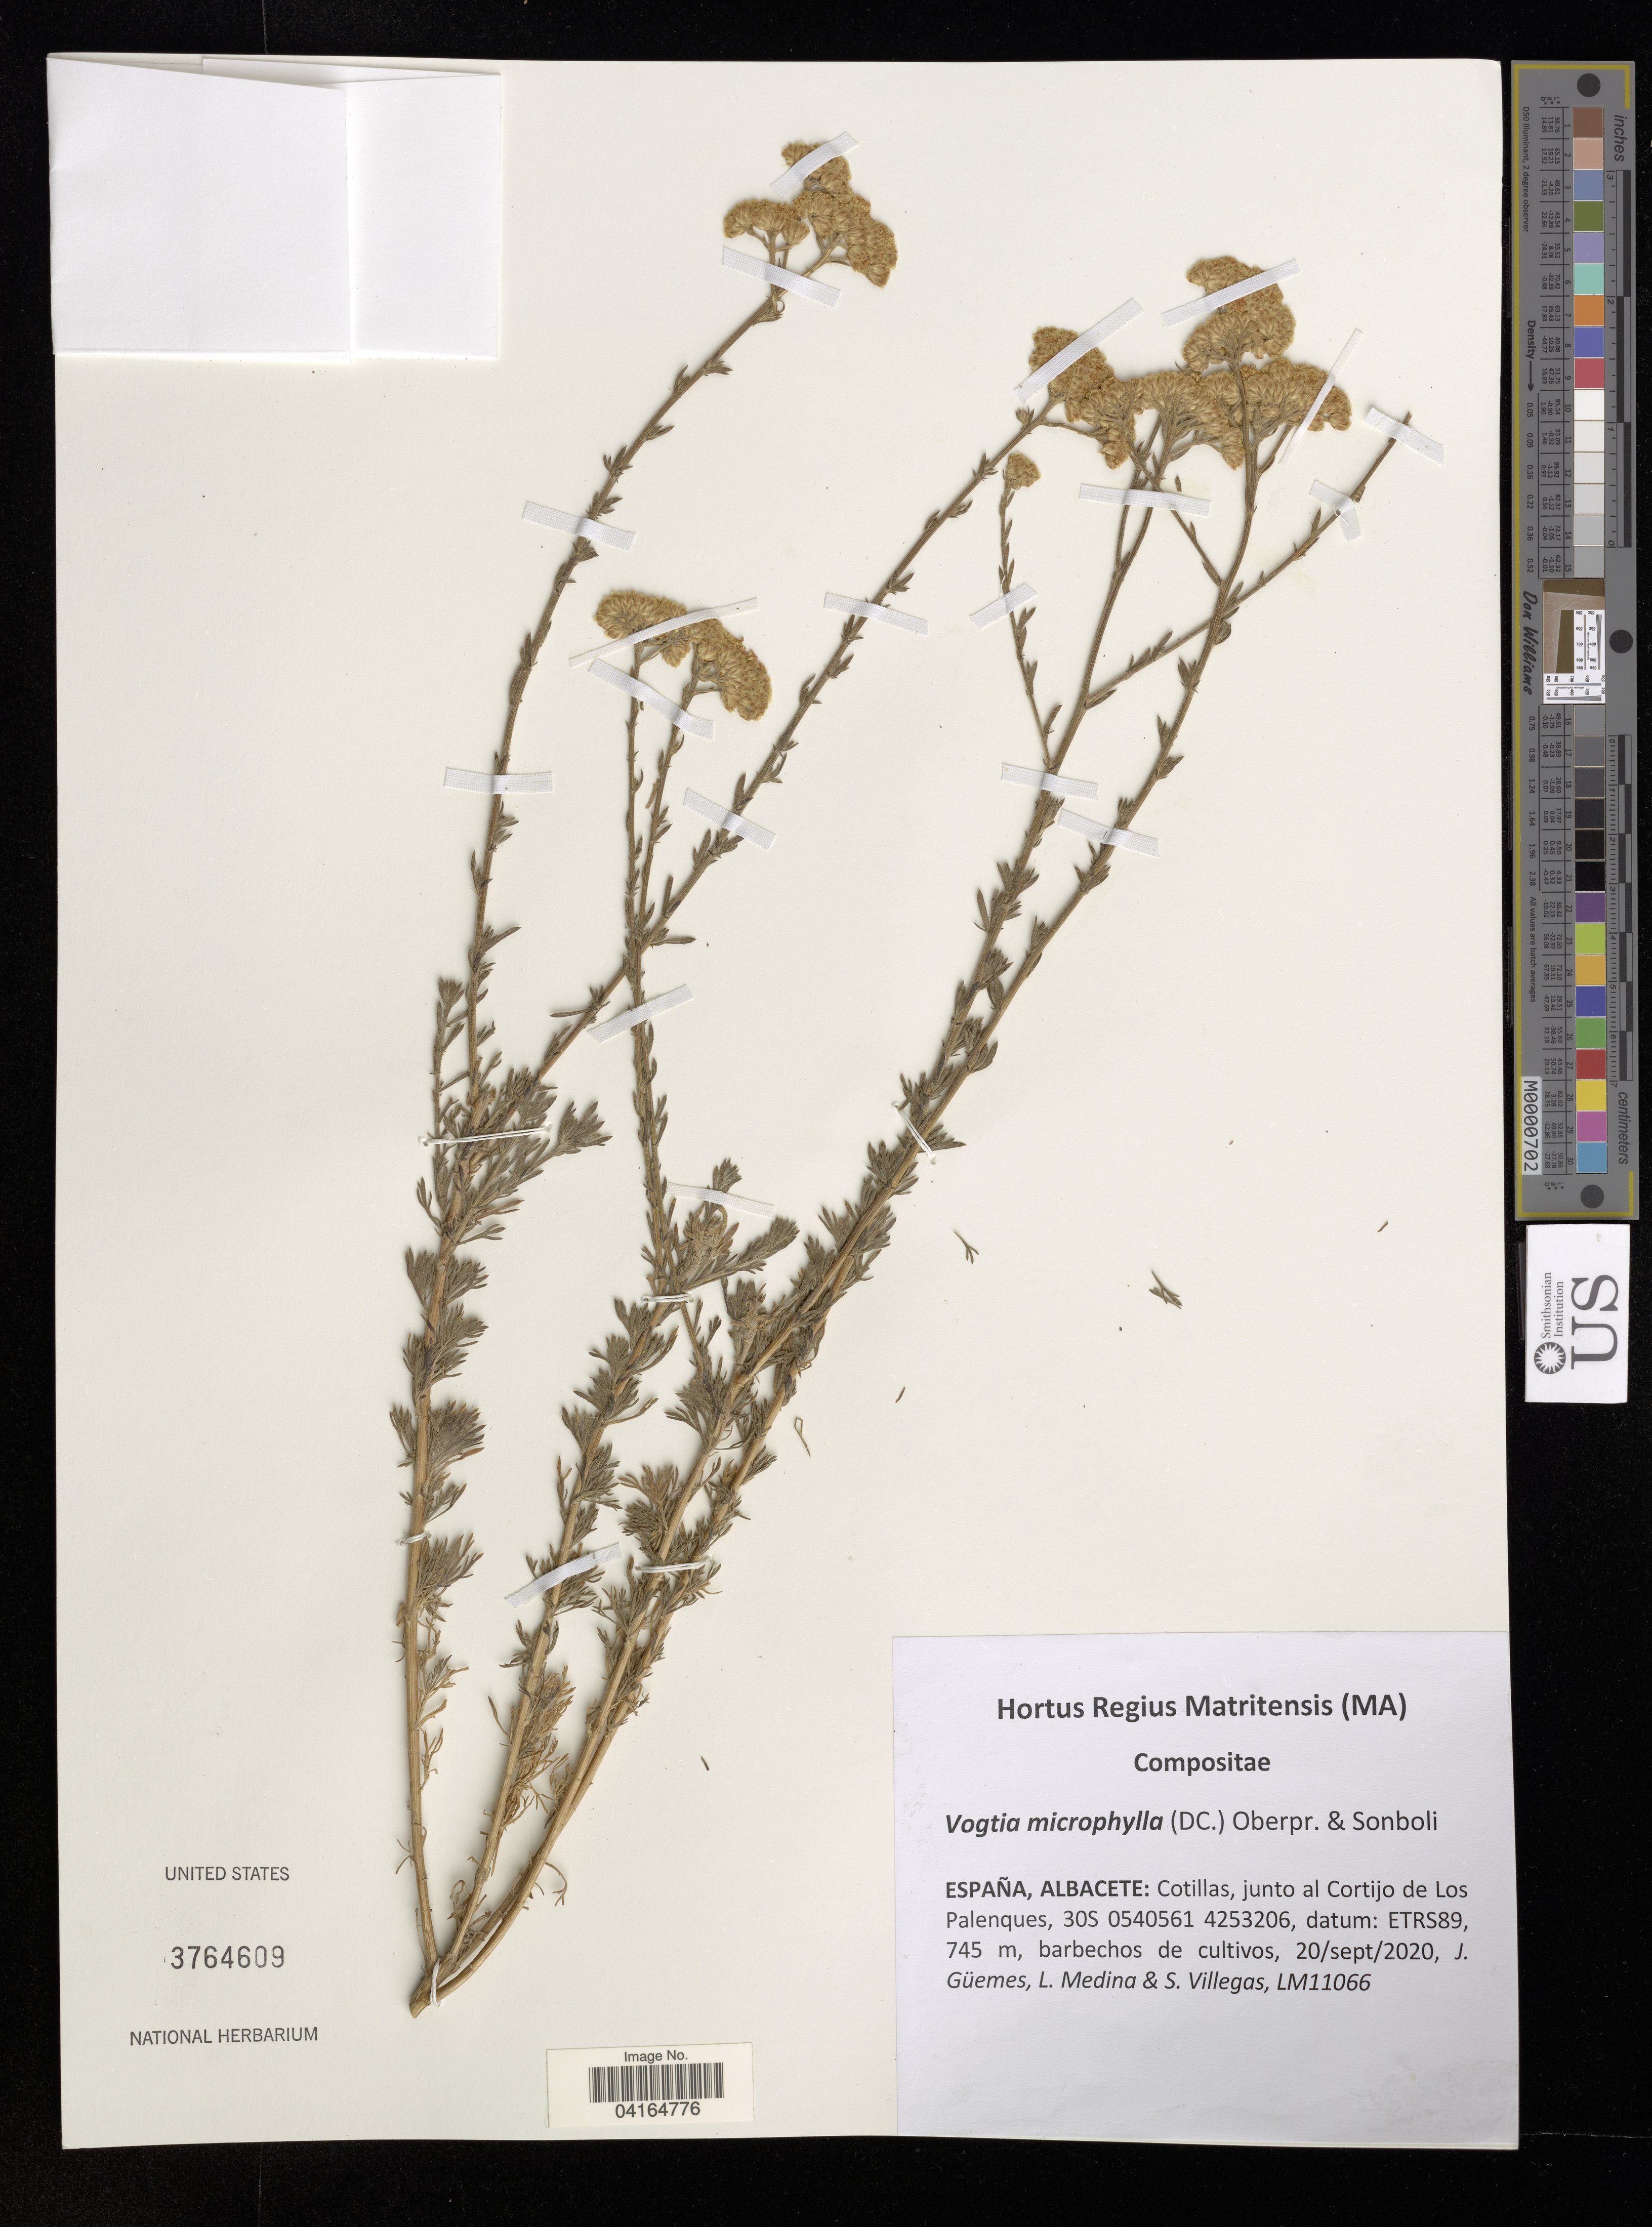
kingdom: Plantae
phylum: Tracheophyta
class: Magnoliopsida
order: Asterales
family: Asteraceae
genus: Abrotanella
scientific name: Abrotanella christenseni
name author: Petrie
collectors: J. Güemes, L. Medina & S. Villegas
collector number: LM11066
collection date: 2020-09-20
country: Spain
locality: Albacete: Cotillas, junto al Cortijo de Los Palenques.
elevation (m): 745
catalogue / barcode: US 3764609